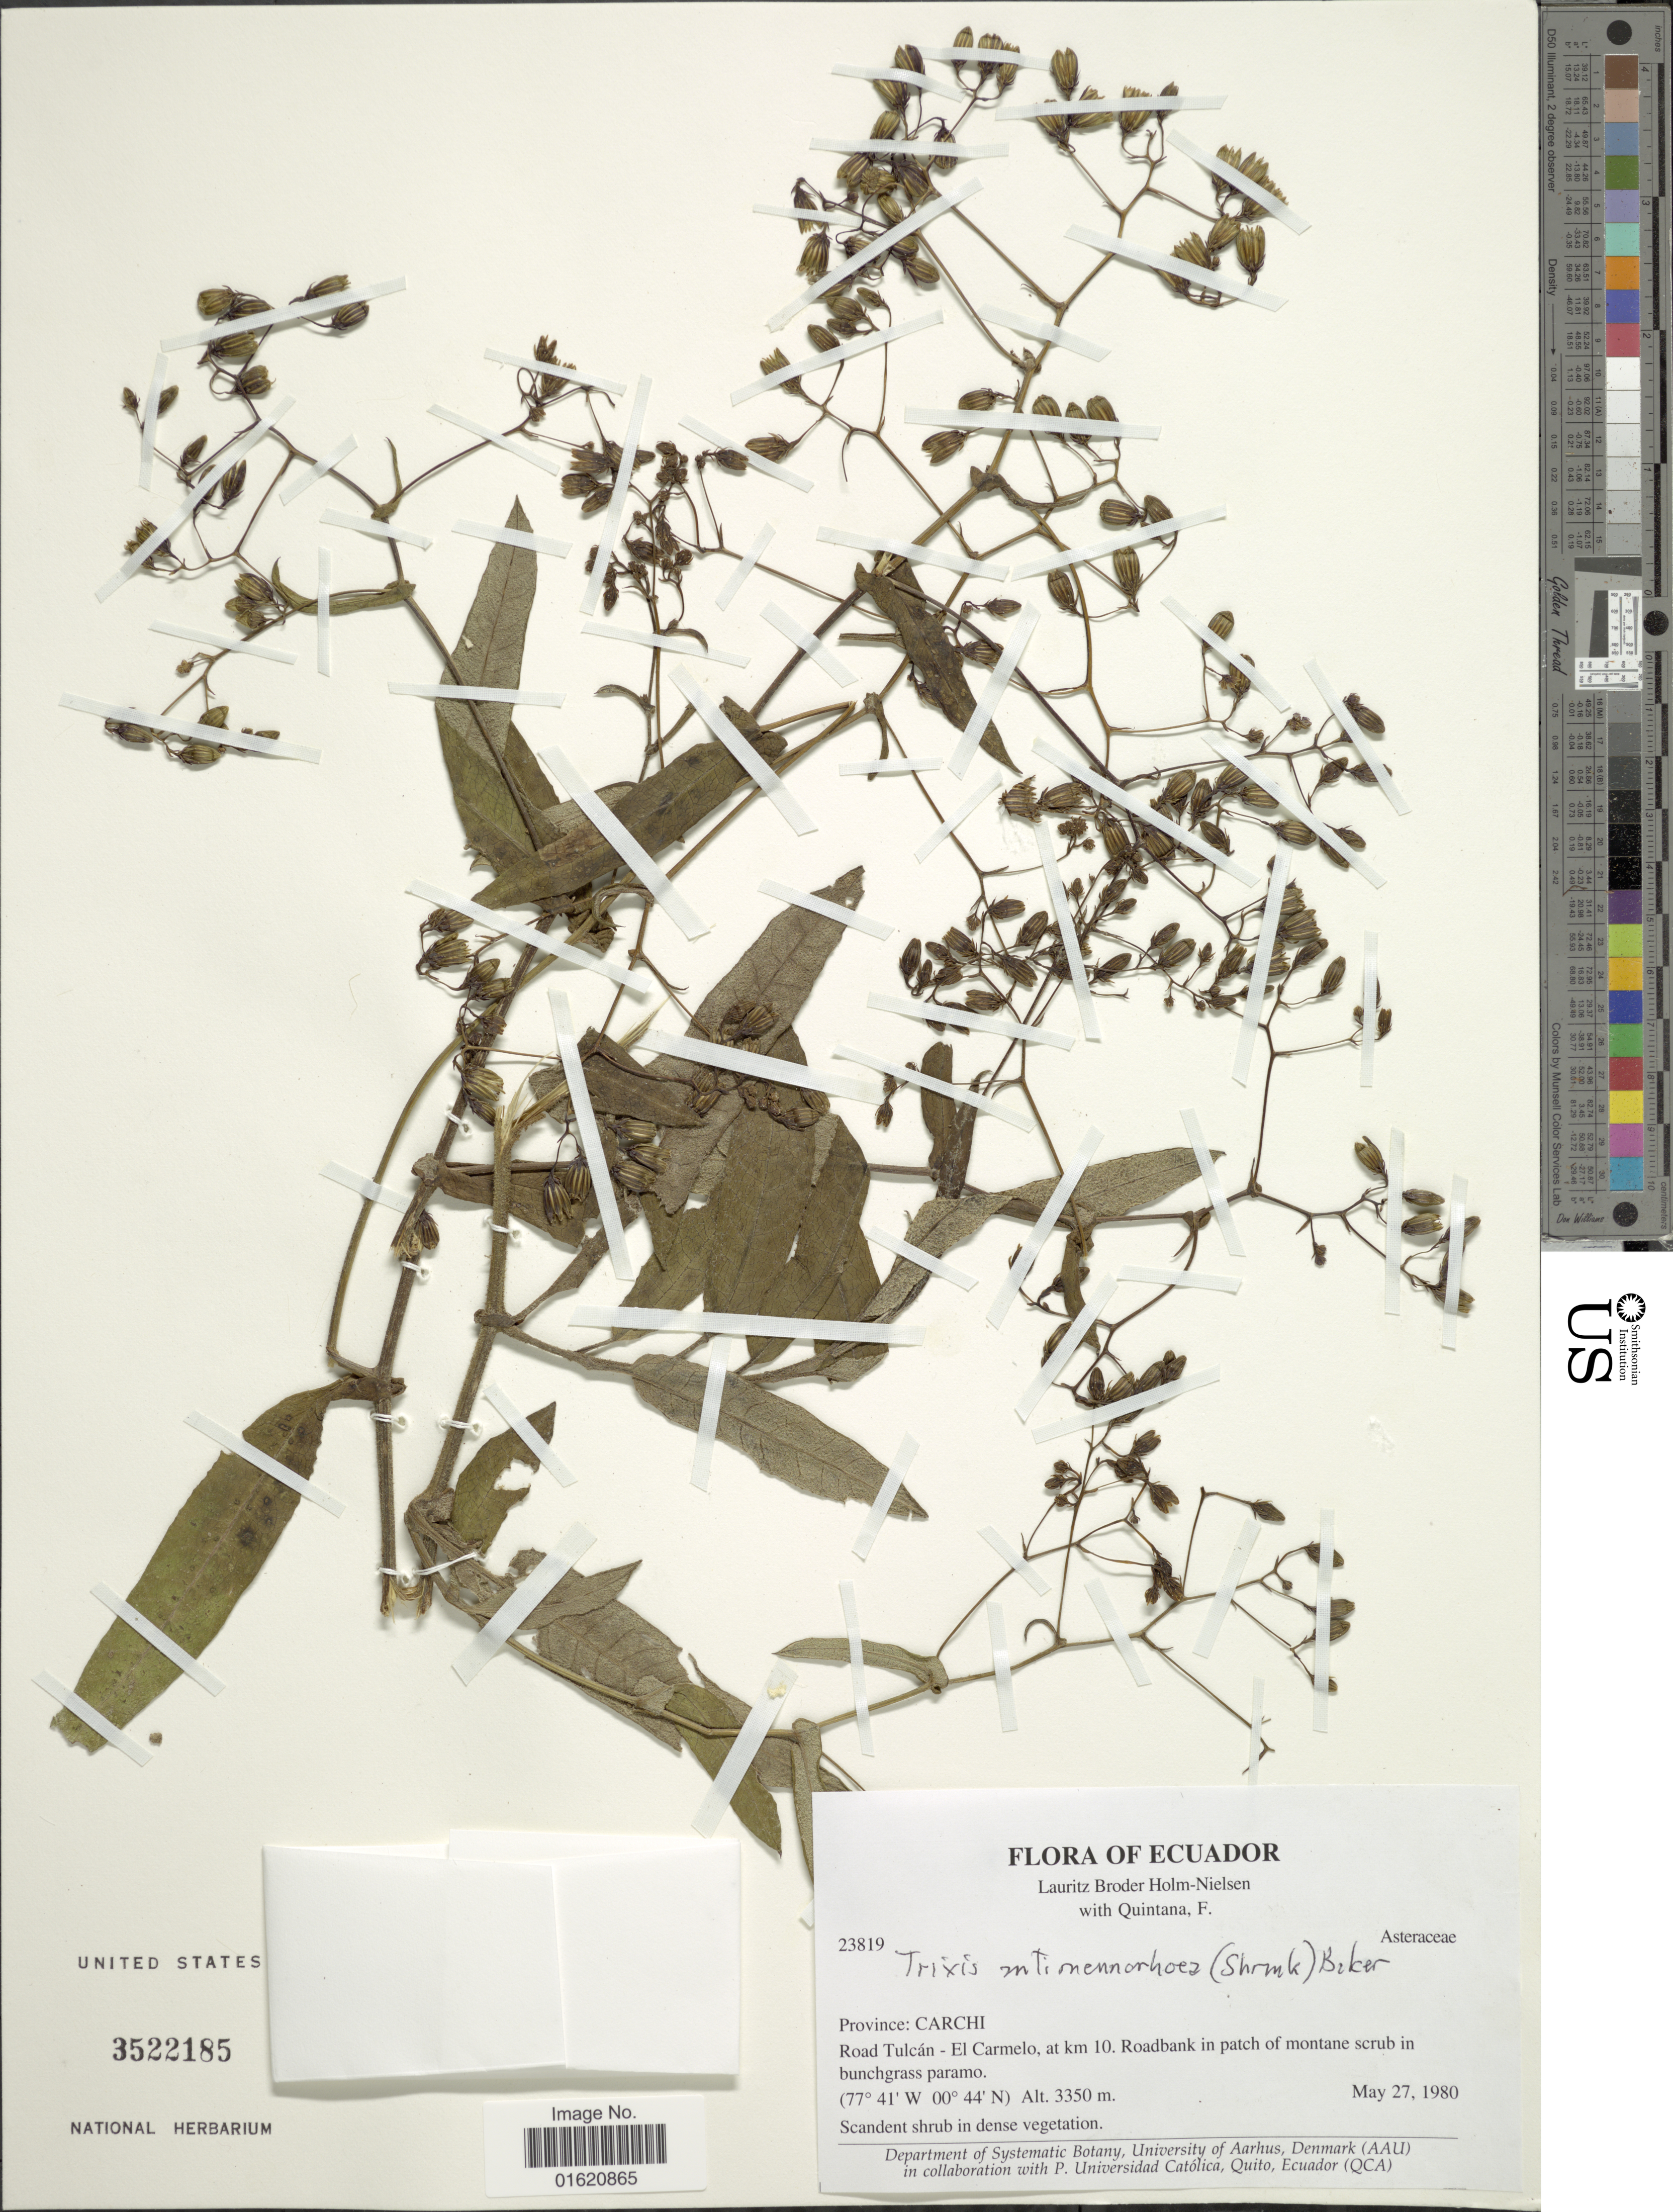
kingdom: Plantae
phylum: Tracheophyta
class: Magnoliopsida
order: Asterales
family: Asteraceae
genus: Trixis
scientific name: Trixis antimenorrhoea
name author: (Schrank) Mart. ex Kuntze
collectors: L. B. Holm-Nielsen & F. Quintana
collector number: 23819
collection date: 1980-05-27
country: Ecuador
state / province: Carchi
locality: Road Tulcán- El Carmelo, at km. 10. Roadbank in patch of montane shrib in bunchgrass paramo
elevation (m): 3350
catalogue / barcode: US 3522185